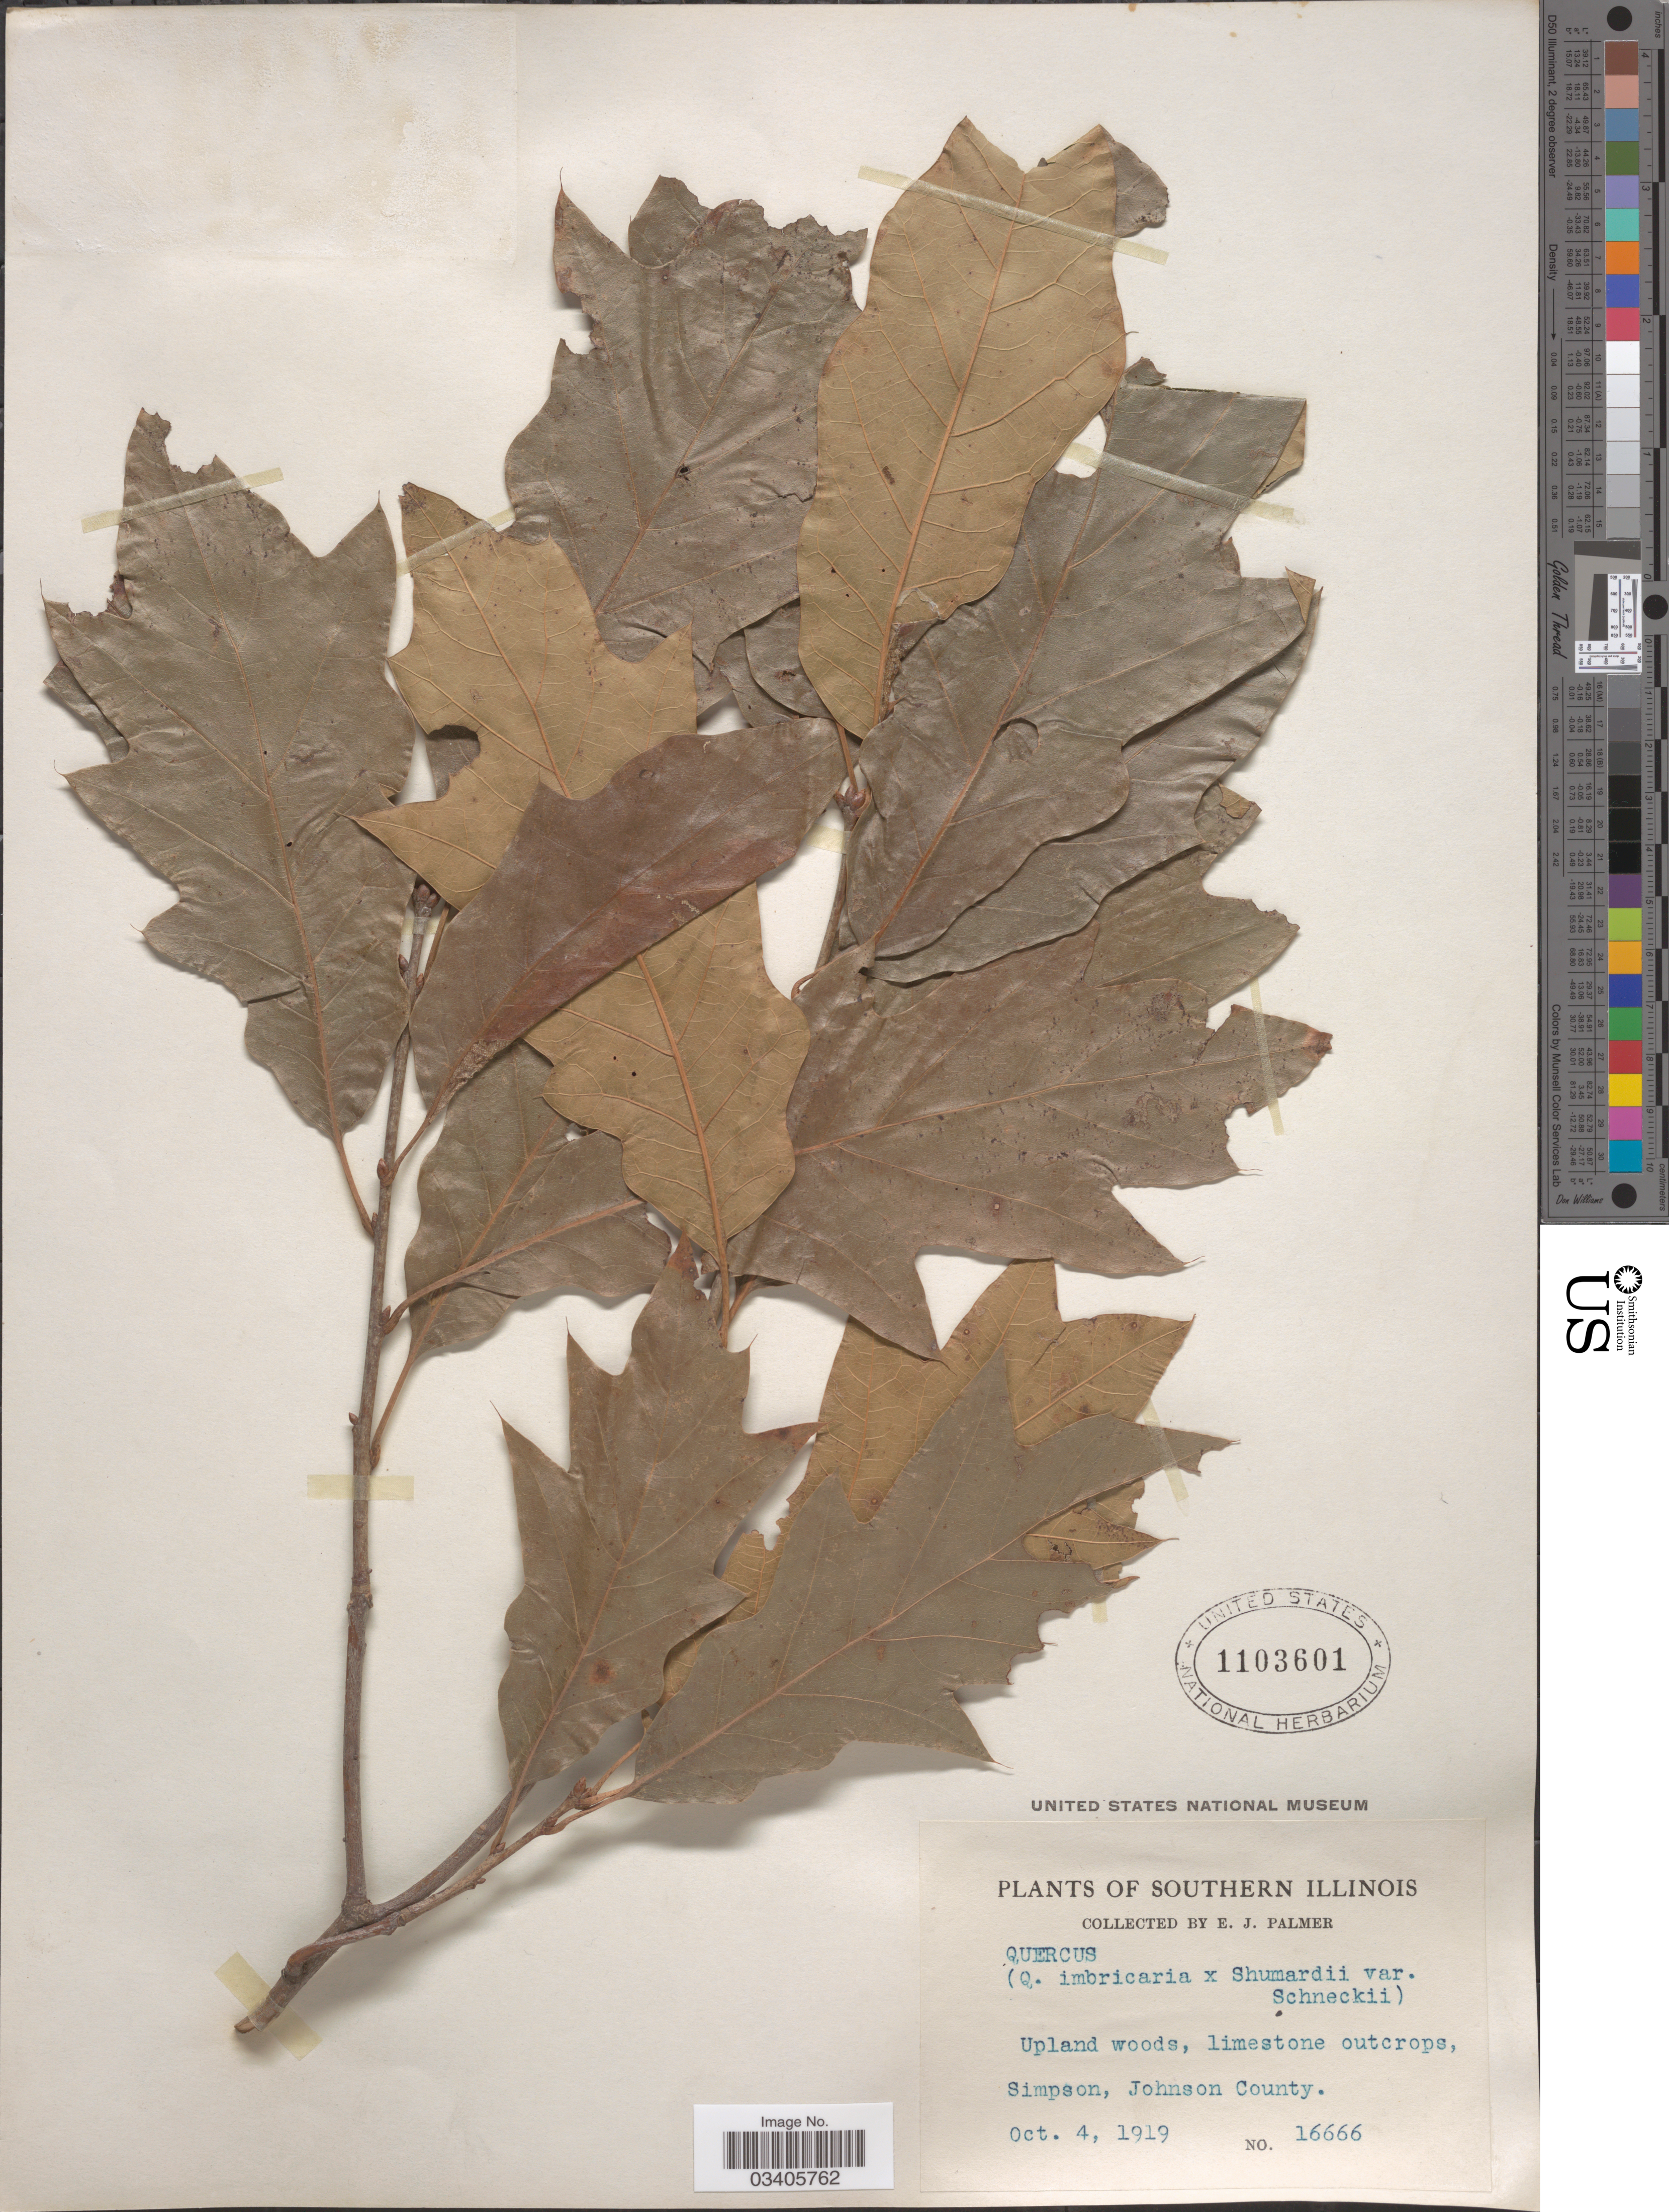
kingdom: Plantae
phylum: Tracheophyta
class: Magnoliopsida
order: Fagales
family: Fagaceae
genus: Quercus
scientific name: Quercus imbricaria x Q. shumardii Buckley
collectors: E. J. Palmer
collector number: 16666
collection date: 1919-10-04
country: United States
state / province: Illinois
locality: Southern Illinois. Simpson, Johnson County.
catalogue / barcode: US 1103601